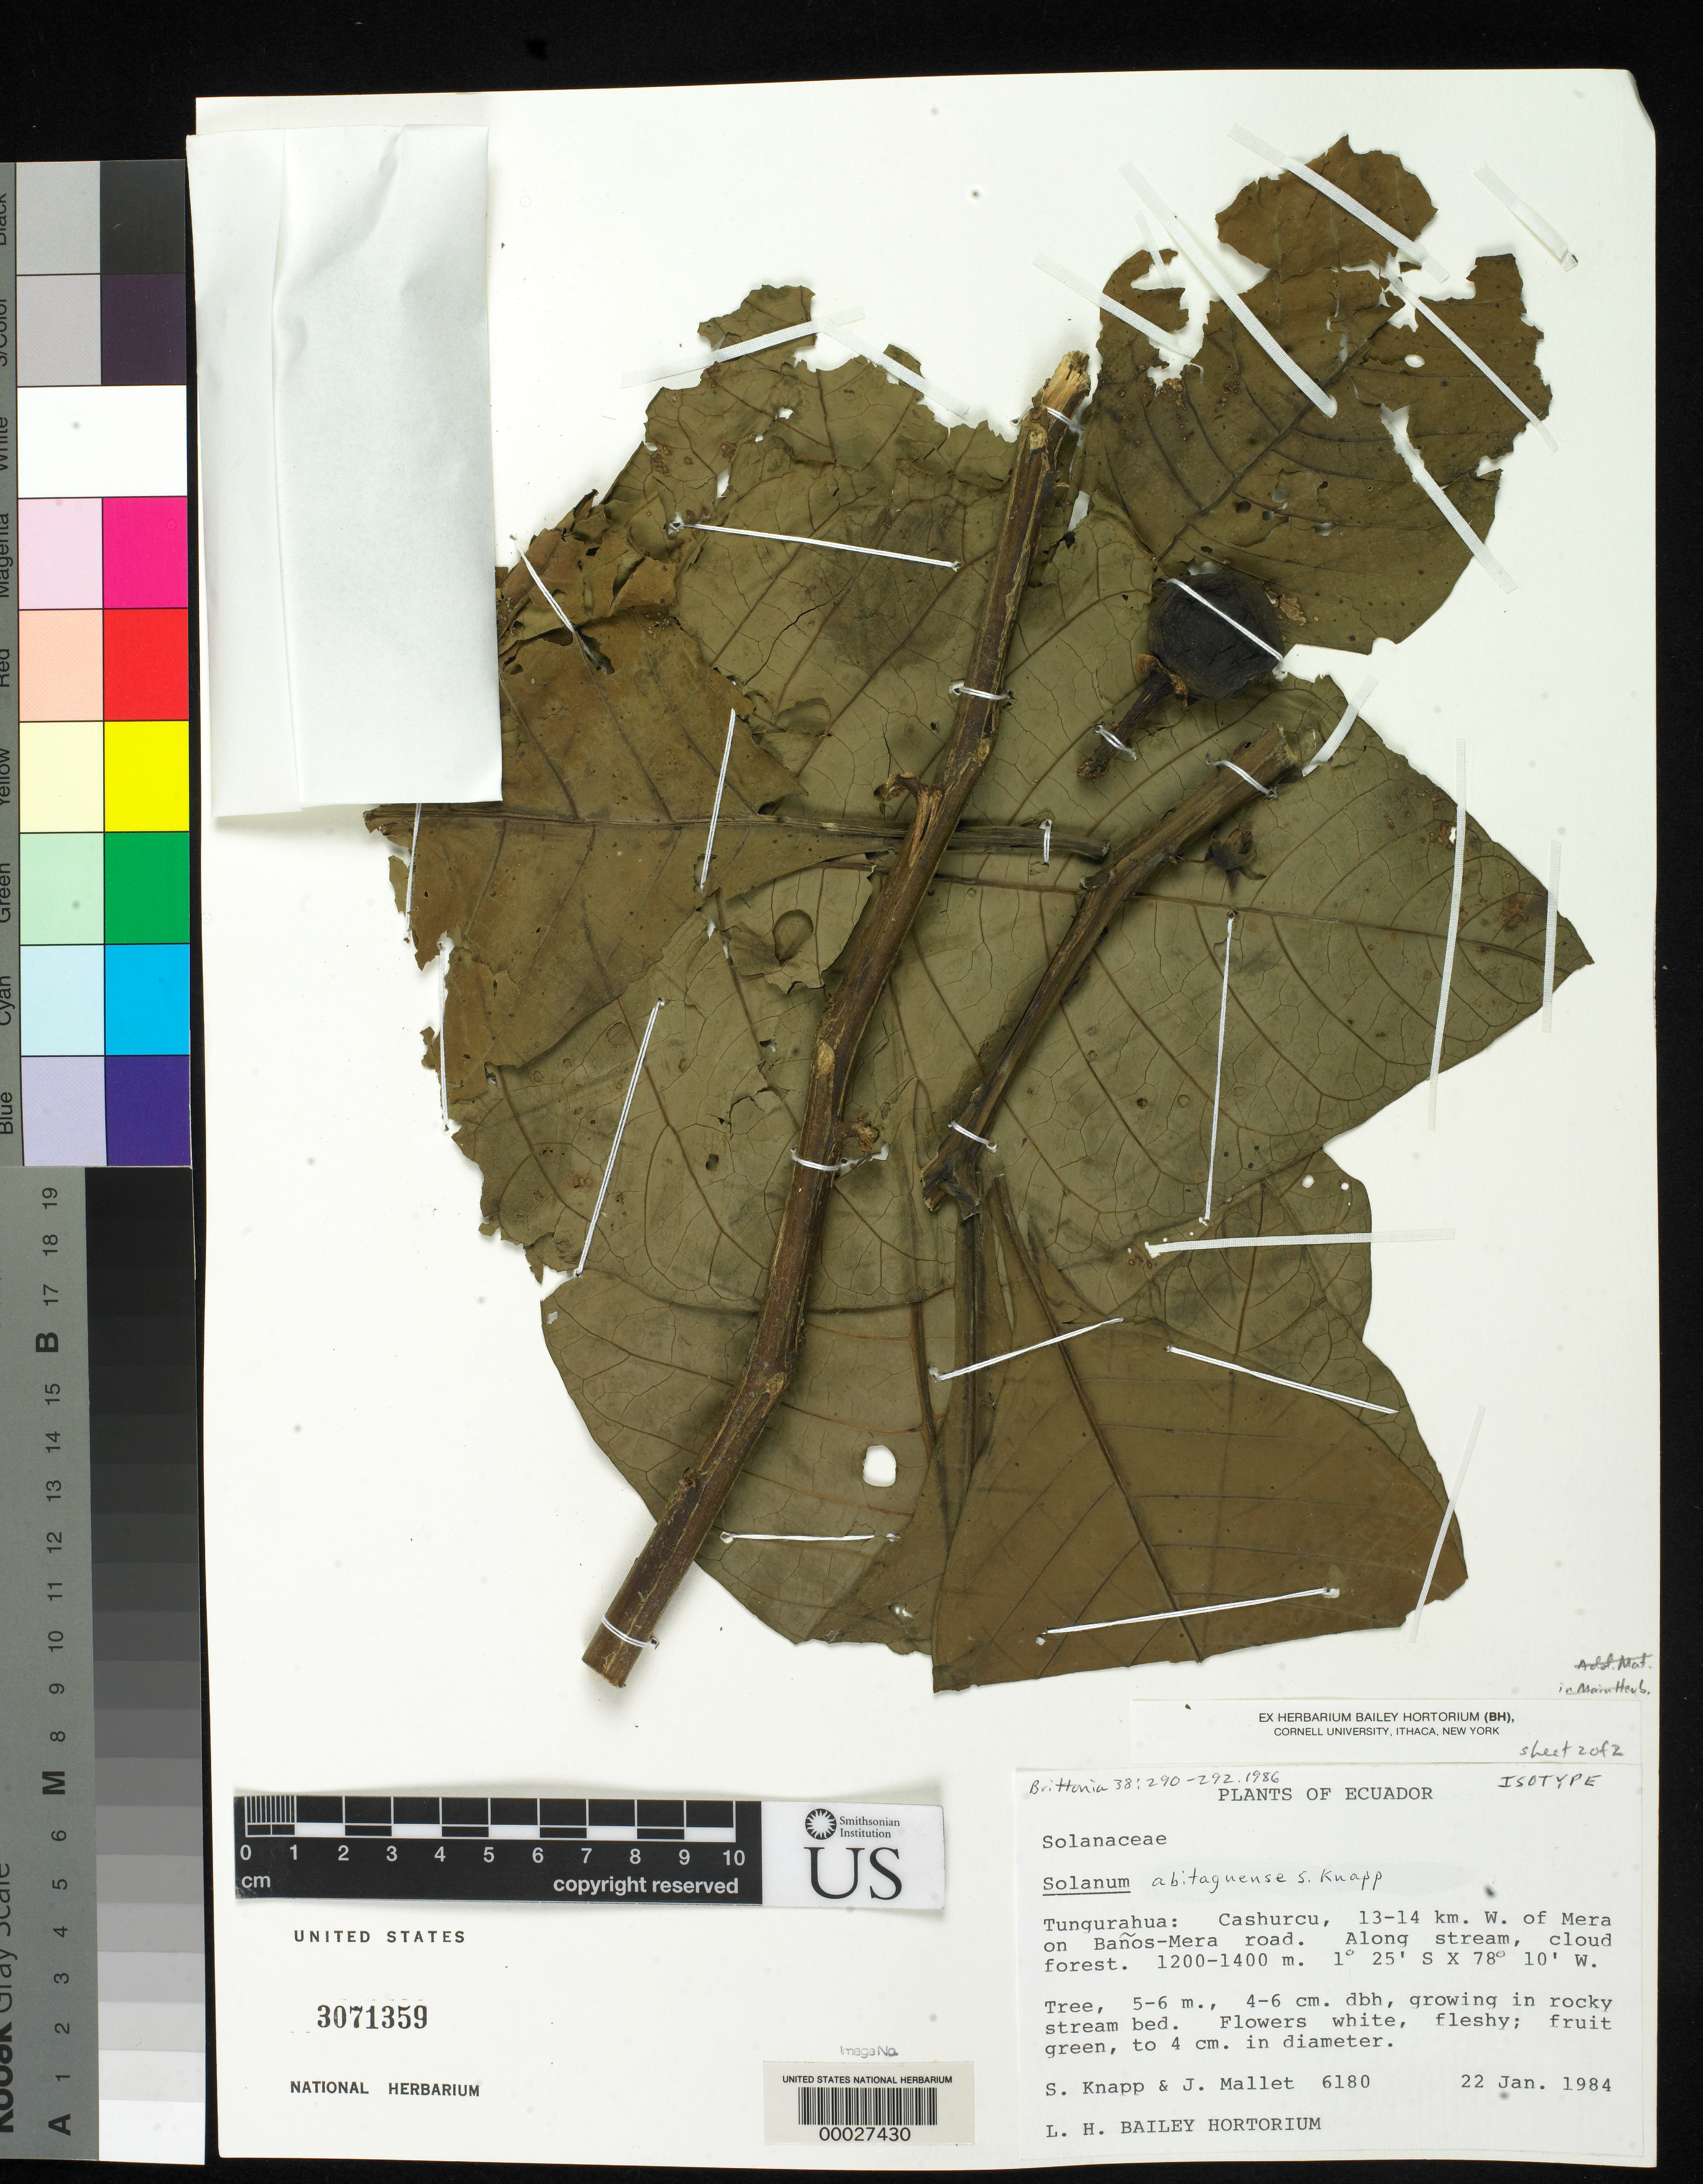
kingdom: Plantae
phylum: Tracheophyta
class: Magnoliopsida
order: Solanales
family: Solanaceae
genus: Solanum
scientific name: Solanum abitaguense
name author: S. Knapp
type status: Isotype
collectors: S. Knapp & J. Mallet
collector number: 6180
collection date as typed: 22 Jan 1984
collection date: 1984-01-22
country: Ecuador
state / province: Tungurahua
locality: Cashurcu, 13-14 km W of Mera on Banos - Mera road.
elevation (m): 1200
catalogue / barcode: US 3071359